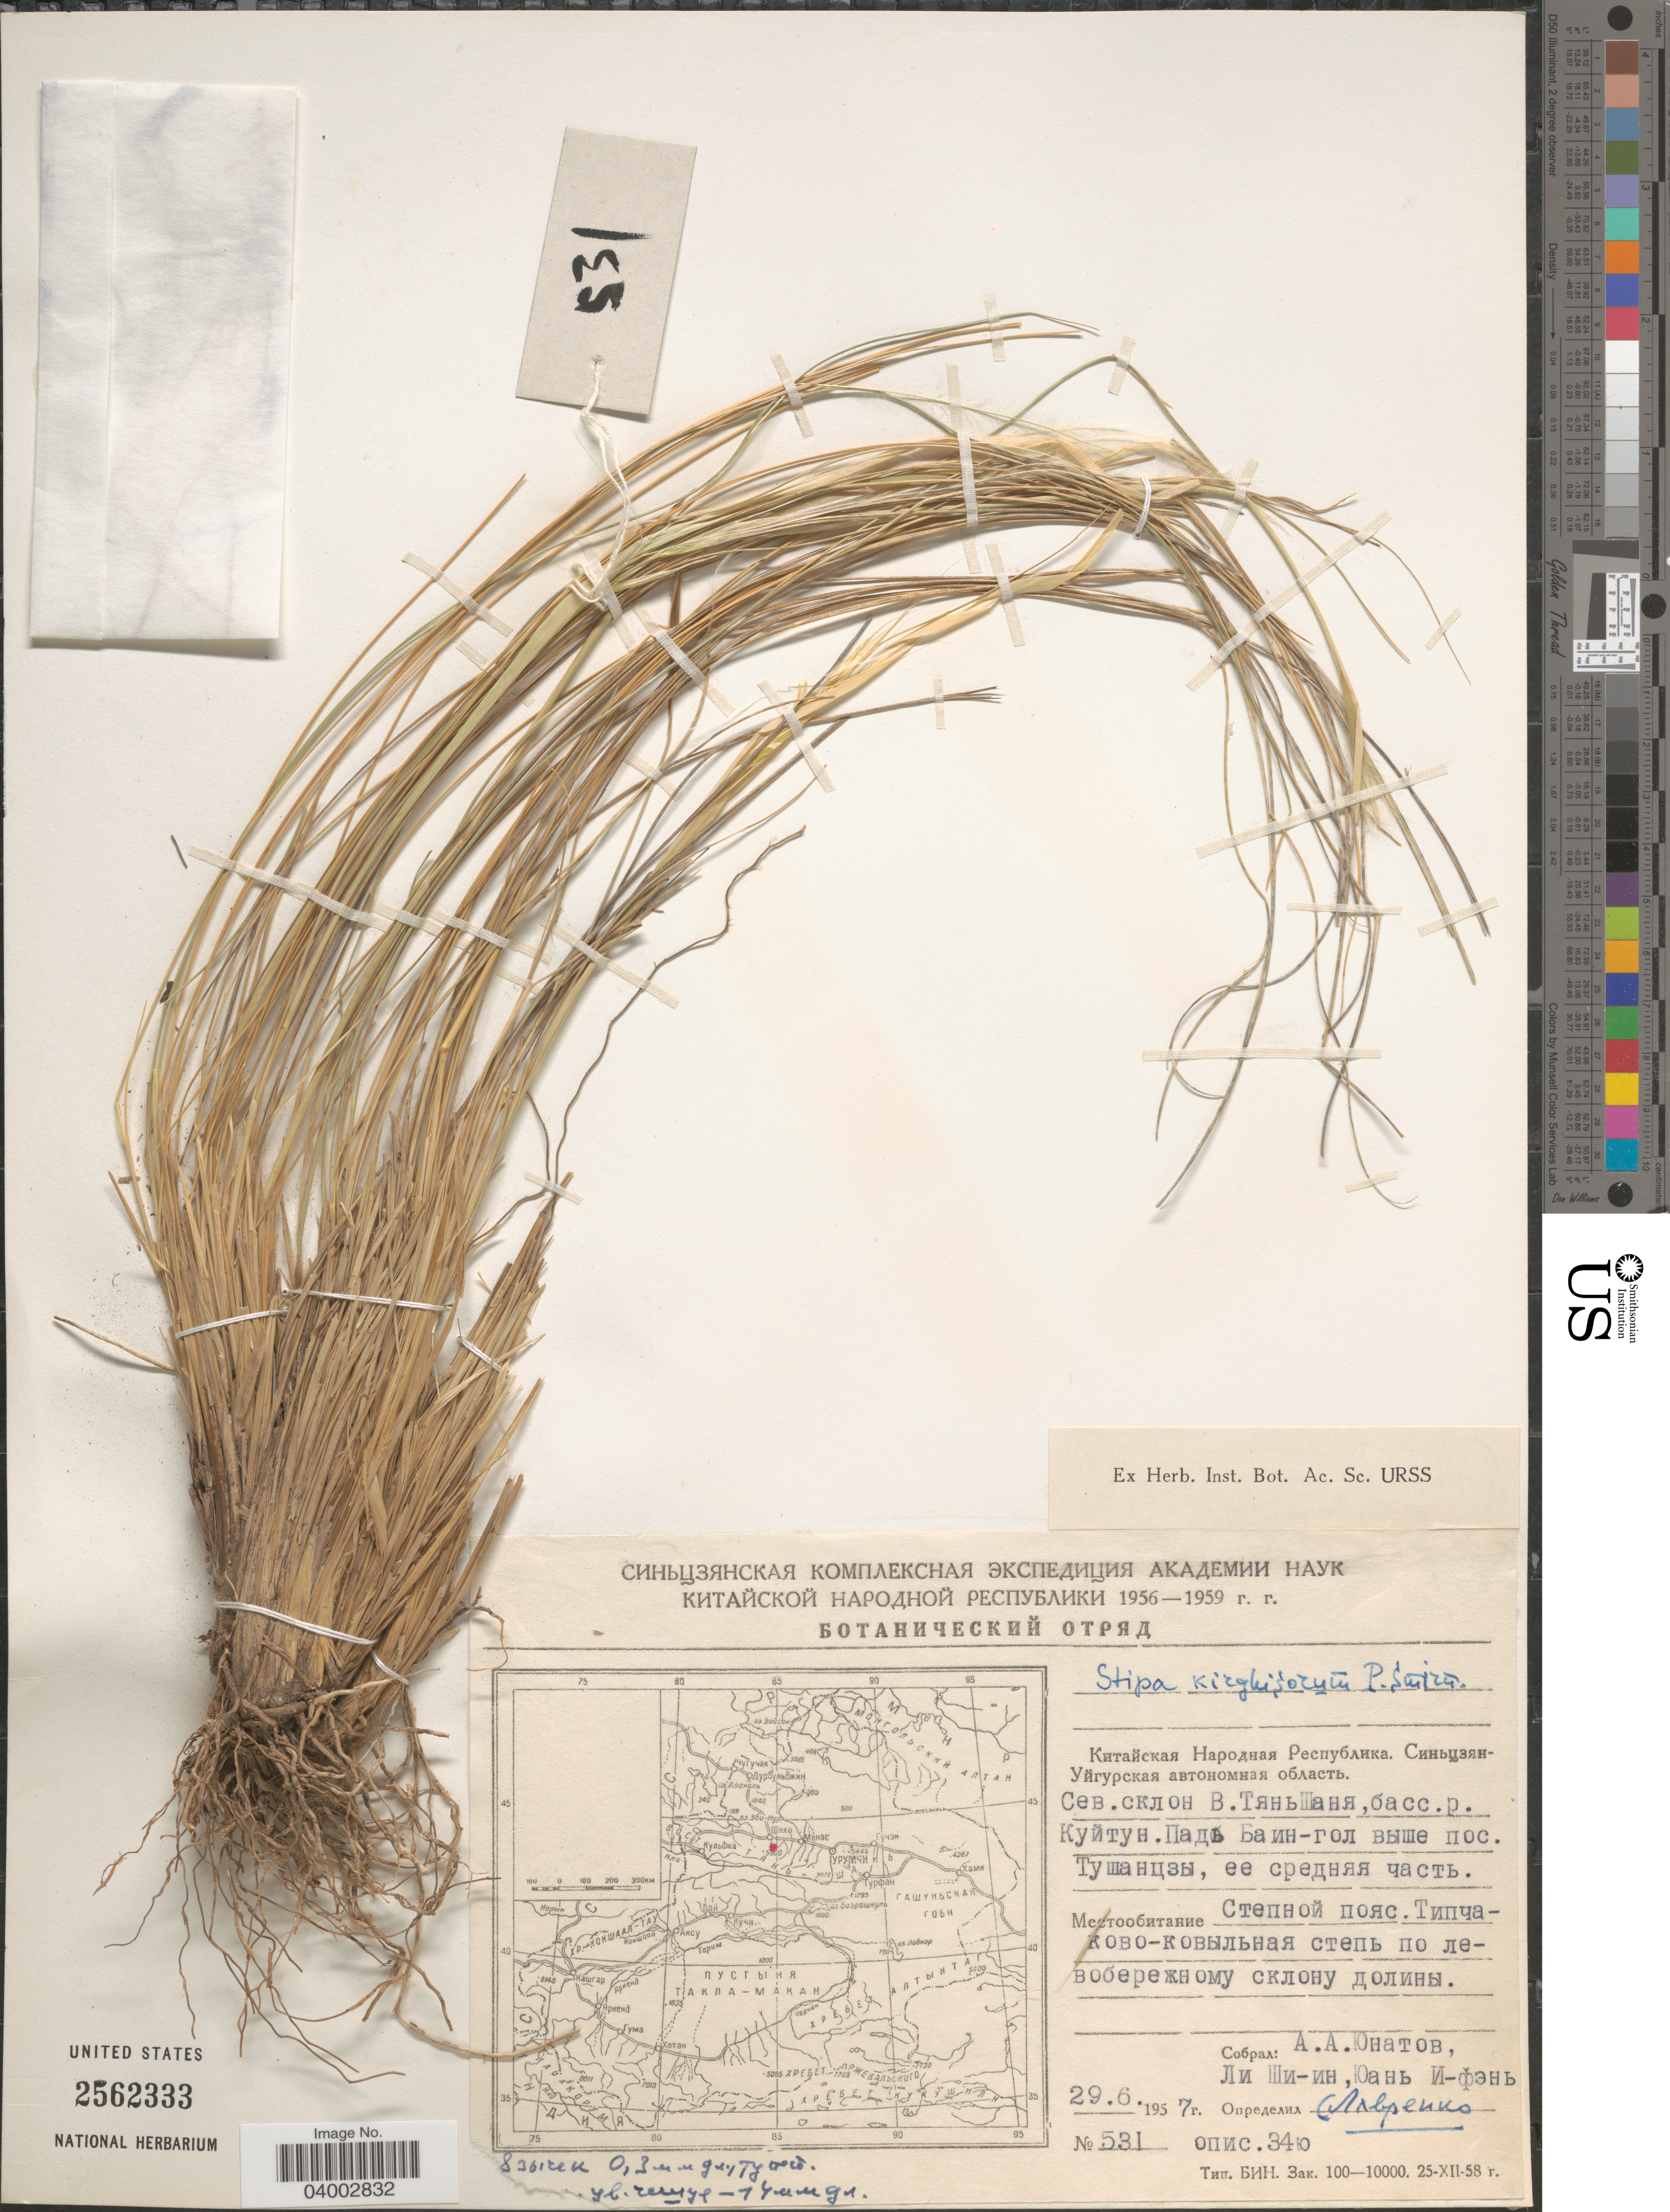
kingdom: Plantae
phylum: Tracheophyta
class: Liliopsida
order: Poales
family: Poaceae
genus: Stipa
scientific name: Stipa kirghisorum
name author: P.A. Smirn.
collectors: A. Unatov, Lee Shi-in & Yuan I-fen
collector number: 531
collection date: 1957-06-29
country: China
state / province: Xinjiang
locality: North slope of Tian-Shan, basin of river Kuytun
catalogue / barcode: US 2562333